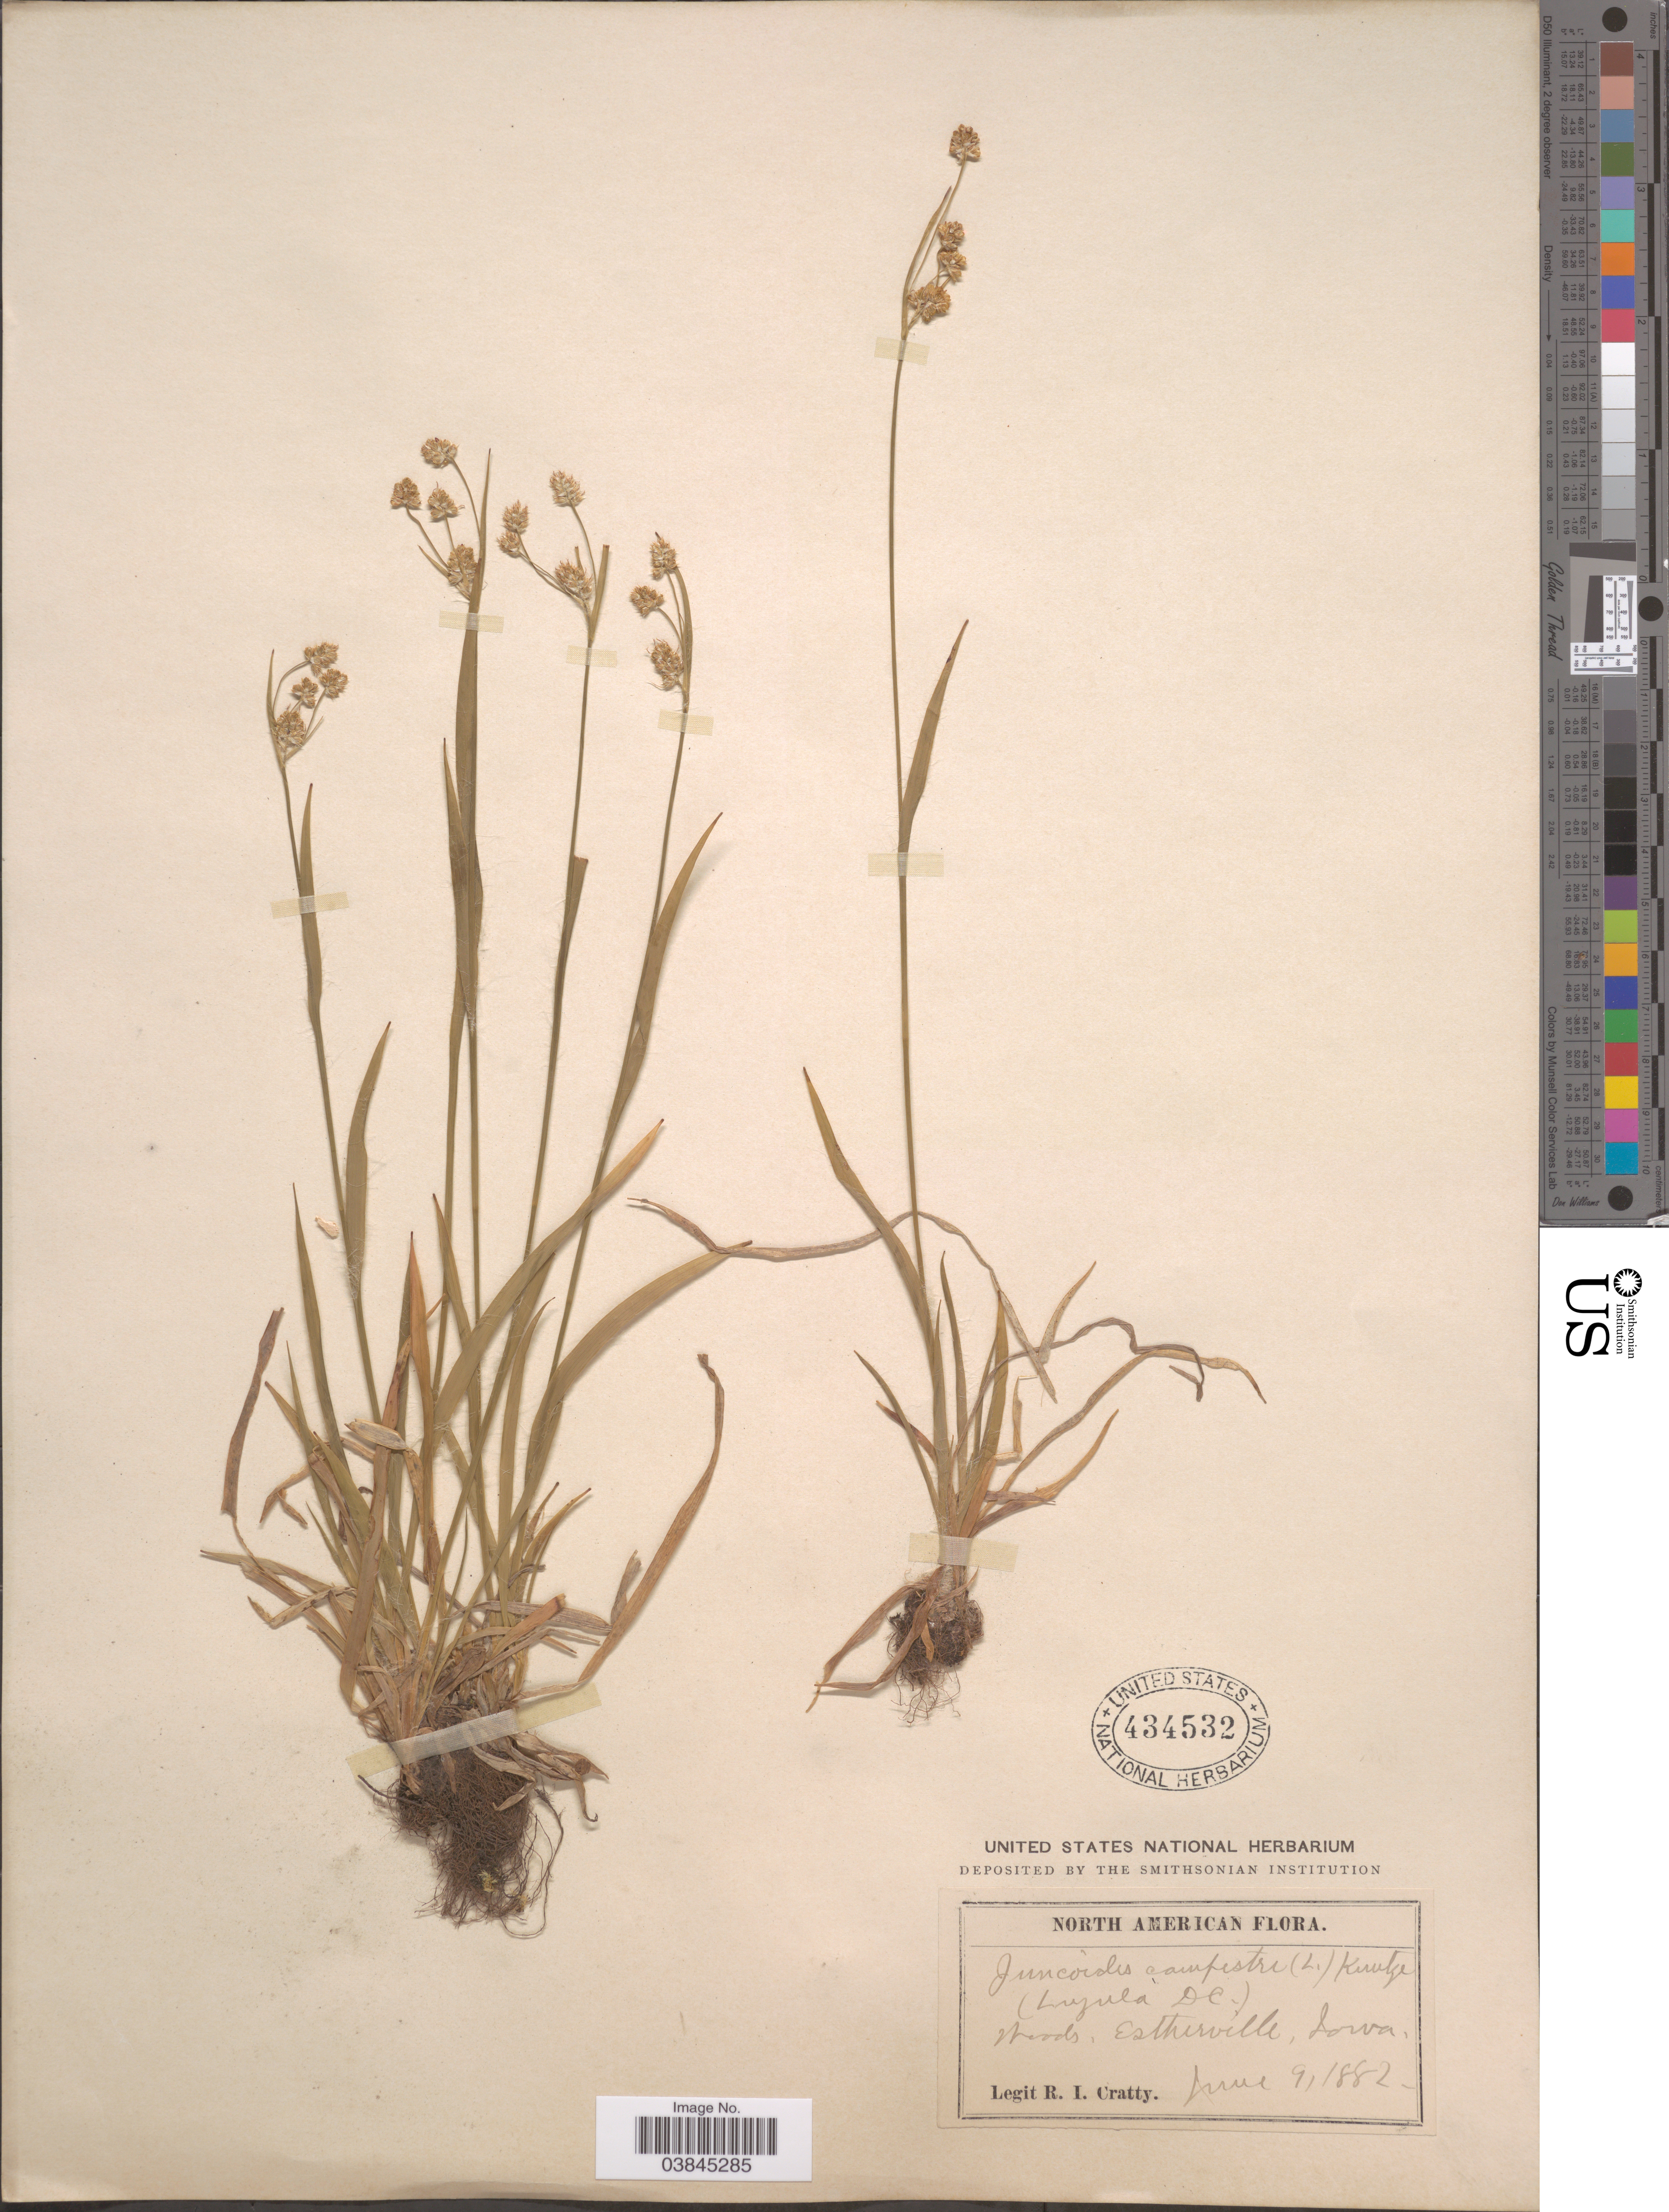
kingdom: Plantae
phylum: Tracheophyta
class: Liliopsida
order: Poales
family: Juncaceae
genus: Luzula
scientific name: Luzula campestris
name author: (L.) DC.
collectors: R. Cratty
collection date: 1882-06-09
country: United States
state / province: Iowa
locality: Estherville.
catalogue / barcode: US 434532